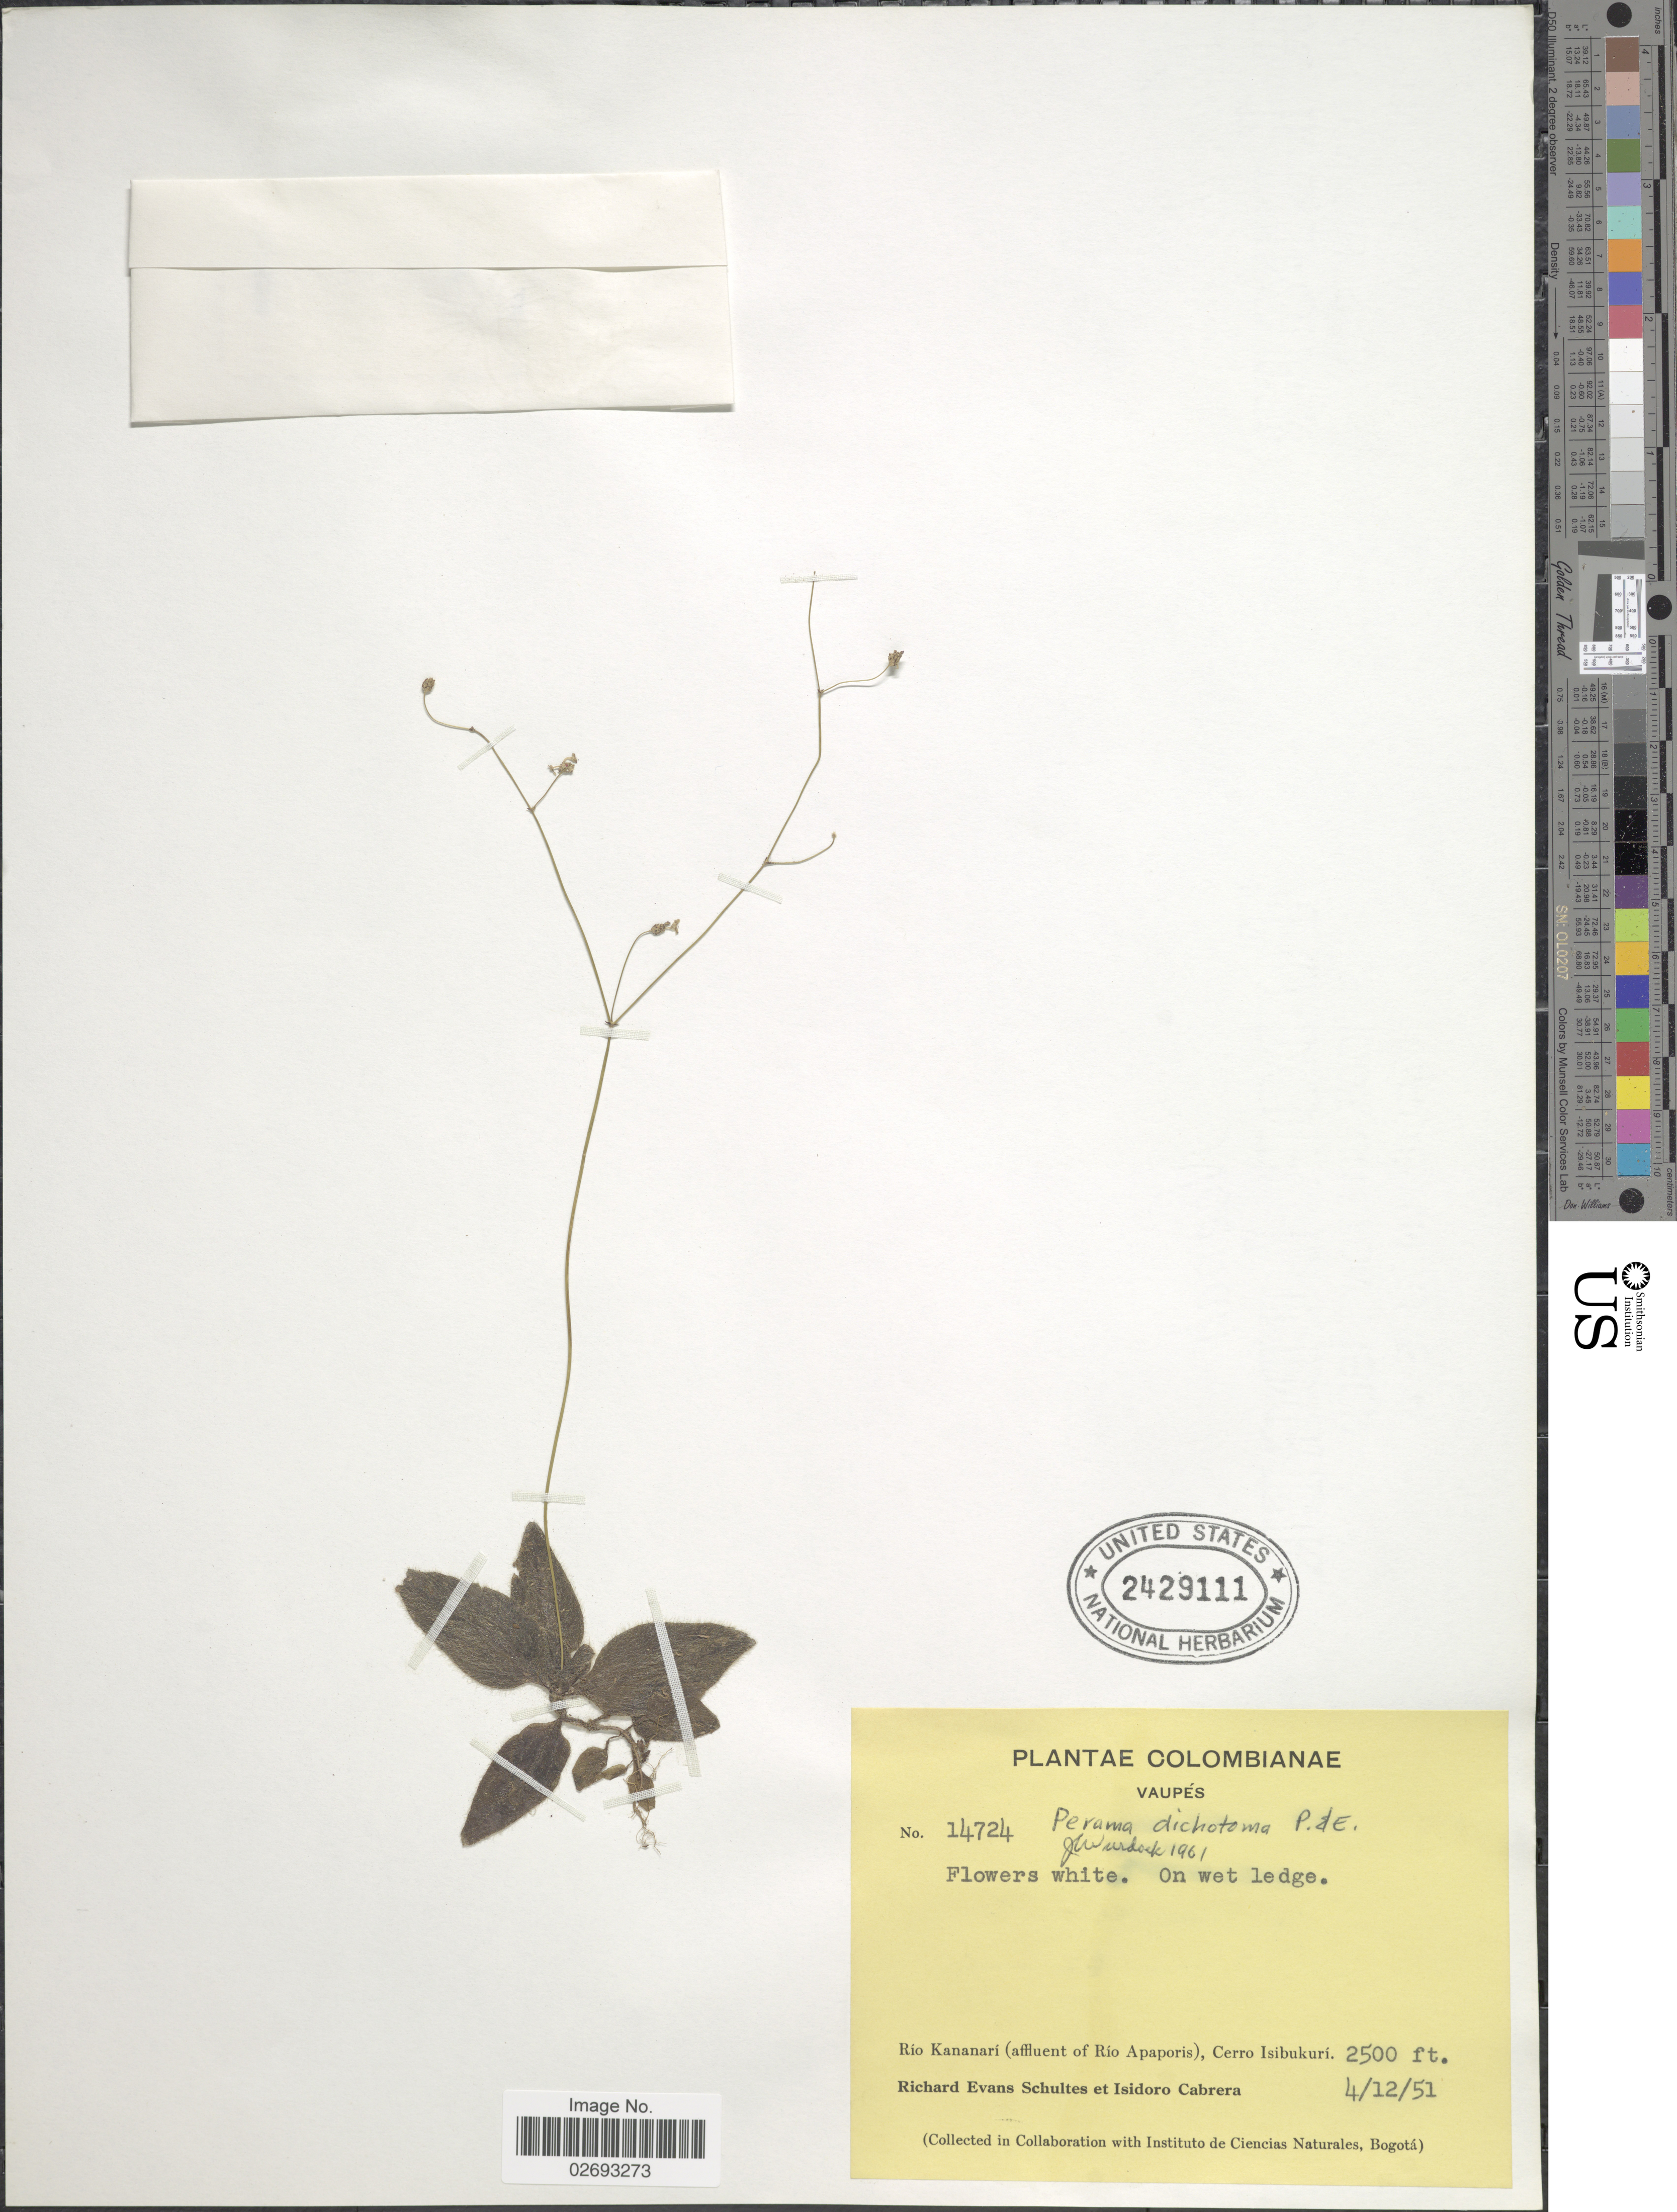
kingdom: Plantae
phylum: Tracheophyta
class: Magnoliopsida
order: Gentianales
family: Rubiaceae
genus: Perama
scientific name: Perama dichotoma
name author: Poepp.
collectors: R. E. Schultes & I. Cabrera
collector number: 14724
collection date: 1951-12-04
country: Colombia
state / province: Vaupés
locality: Rio Kananari (affluent of Rio Apaporis), Cerro Isibukuri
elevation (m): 762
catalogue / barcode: US 2429111